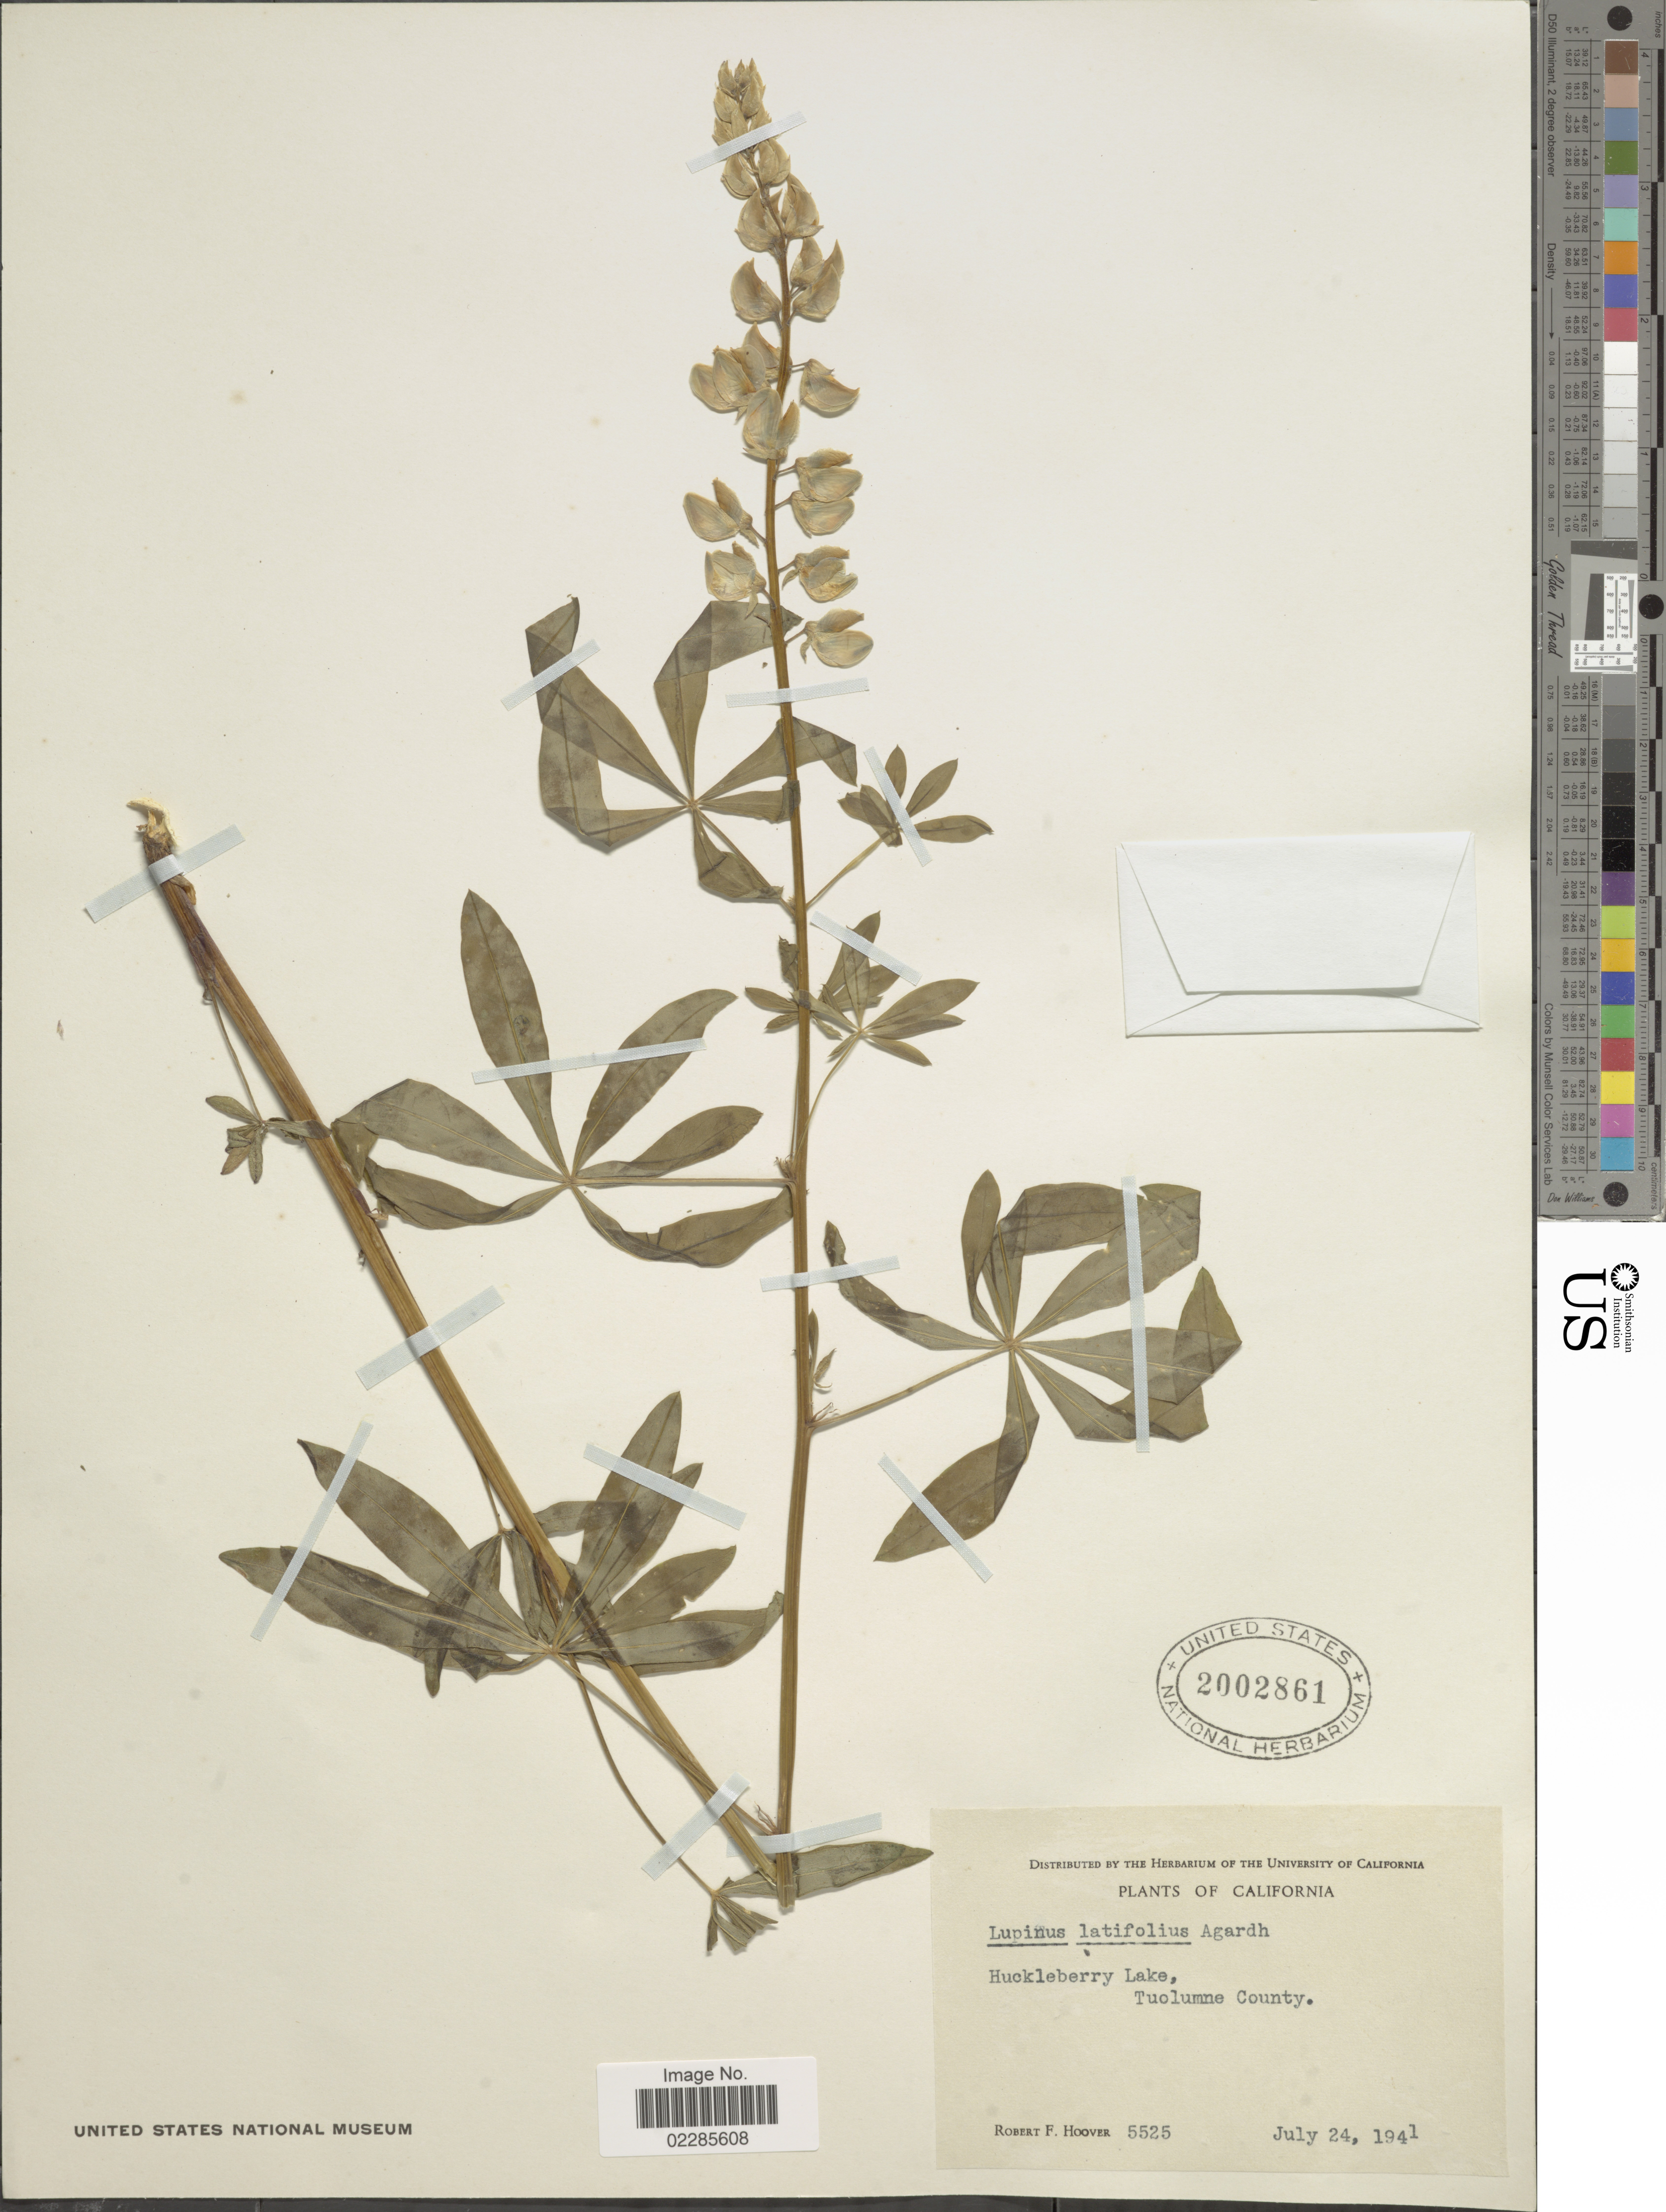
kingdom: Plantae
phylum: Tracheophyta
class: Magnoliopsida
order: Fabales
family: Fabaceae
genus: Lupinus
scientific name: Lupinus latifolius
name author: Lindl. ex J. Agardh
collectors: R. F. Hoover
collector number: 5525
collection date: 1941-07-24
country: United States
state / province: California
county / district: Tuolumne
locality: Huckleberry Lake, Tuolumne County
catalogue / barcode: US 2002861